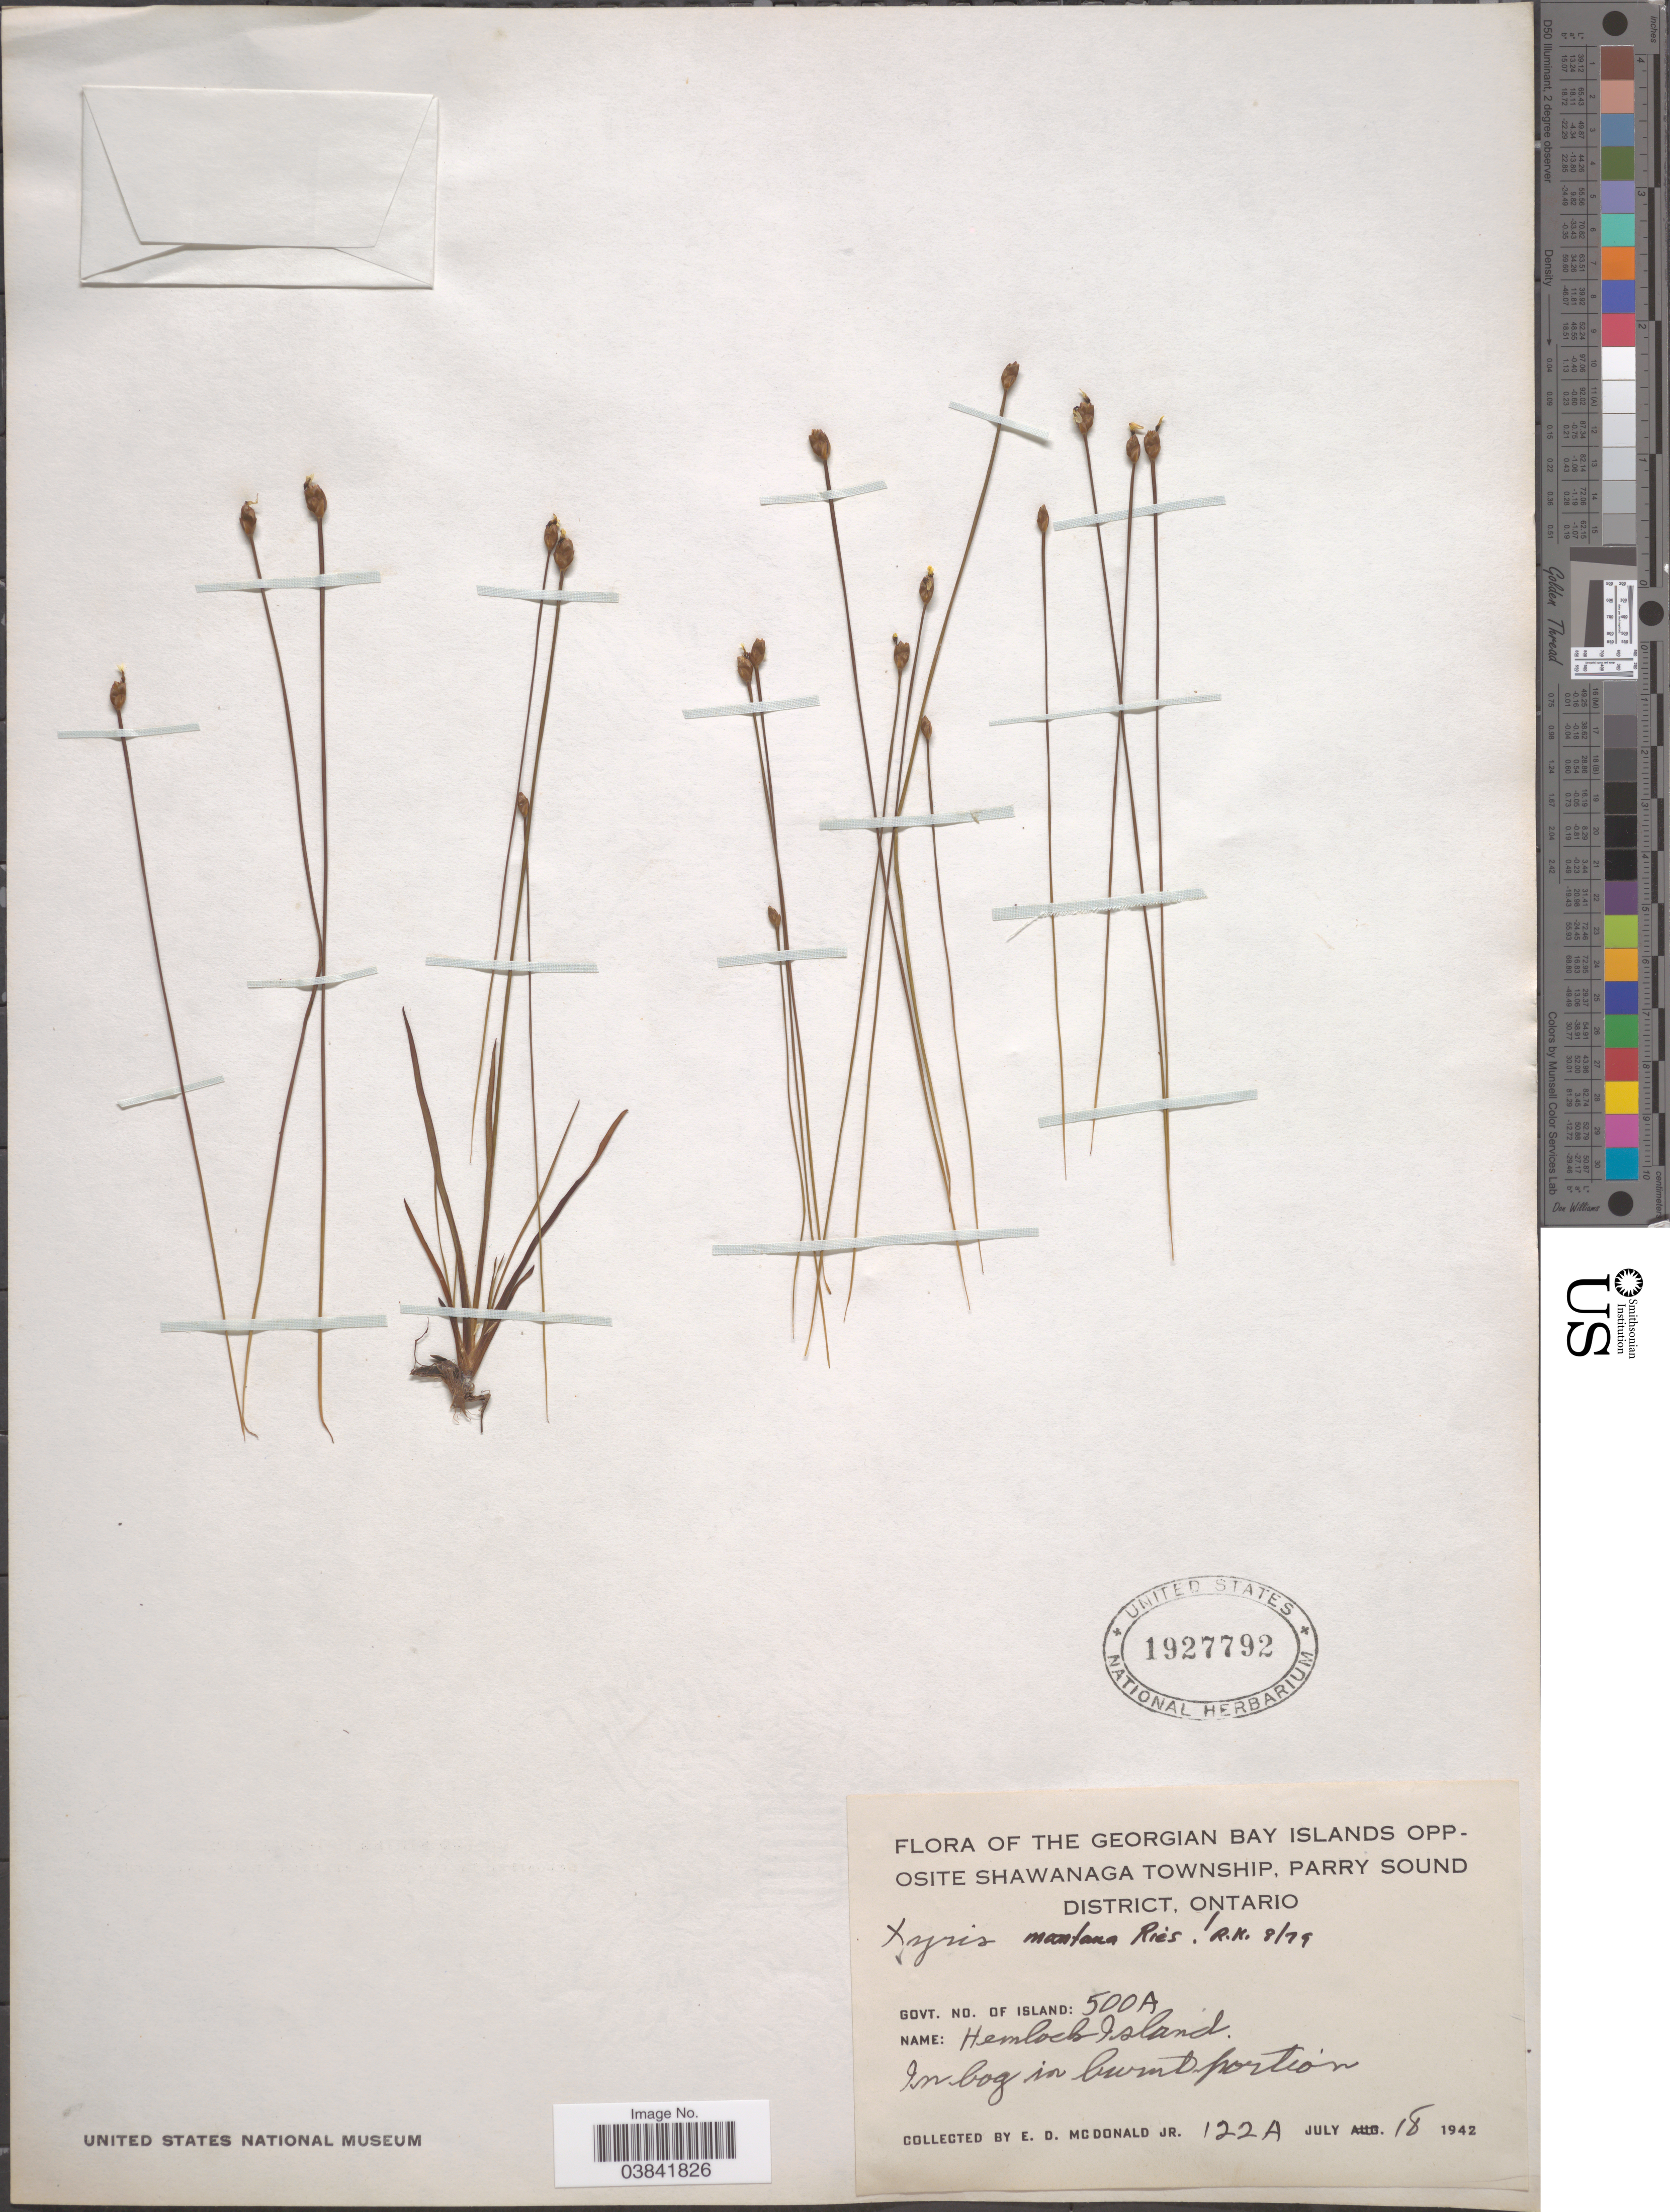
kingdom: Plantae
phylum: Tracheophyta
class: Liliopsida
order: Poales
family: Xyridaceae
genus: Xyris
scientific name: Xyris montana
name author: Ries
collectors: E. D. McDonald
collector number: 122A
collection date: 1942-07-18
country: Canada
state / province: Ontario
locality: Georgian Bay Islands opposite Shawanaga Township, Parry Sound District. Govt. No. of Island: 500A. Hemloch Island.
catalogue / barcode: US 1927792